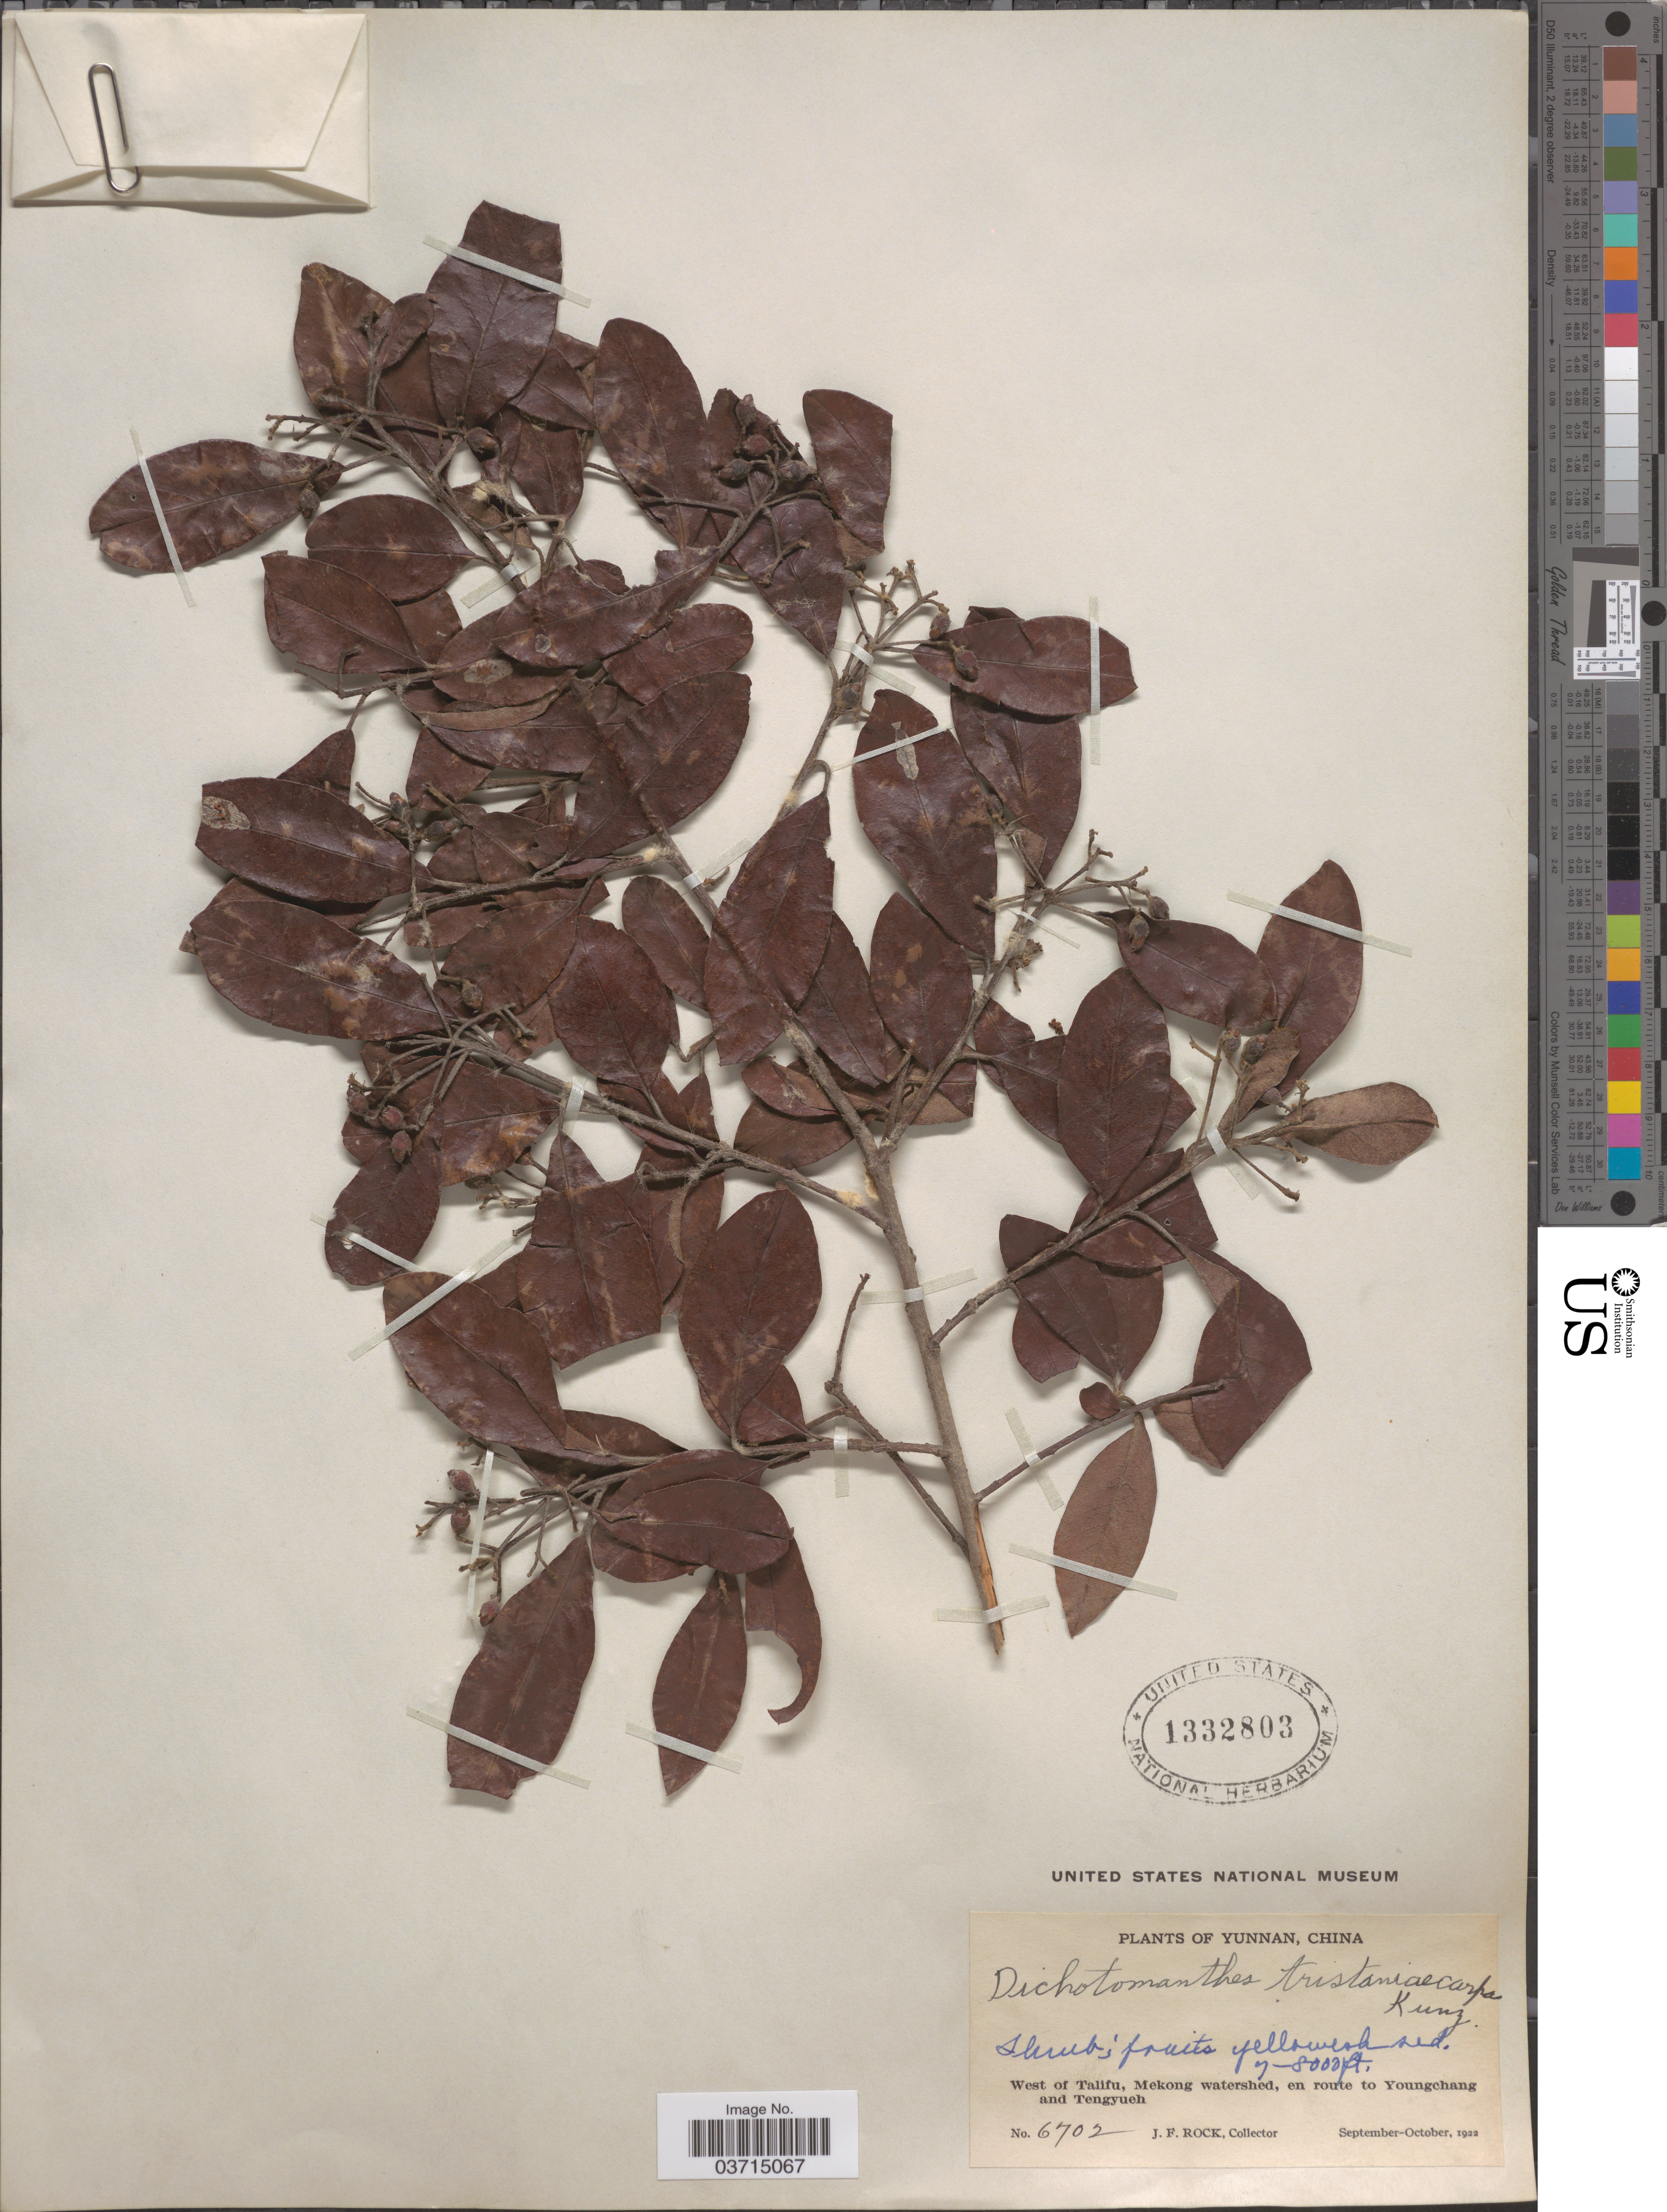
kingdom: Plantae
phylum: Tracheophyta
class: Magnoliopsida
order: Rosales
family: Rosaceae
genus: Dichotomanthes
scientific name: Dichotomanthes sp.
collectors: J. Rock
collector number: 6702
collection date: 1922-09/1922-10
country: China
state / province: Yunnan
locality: West of Talifu, Mekong watershed, en route to Youngchang and Tengyueh.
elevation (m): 2134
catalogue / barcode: US 1332803